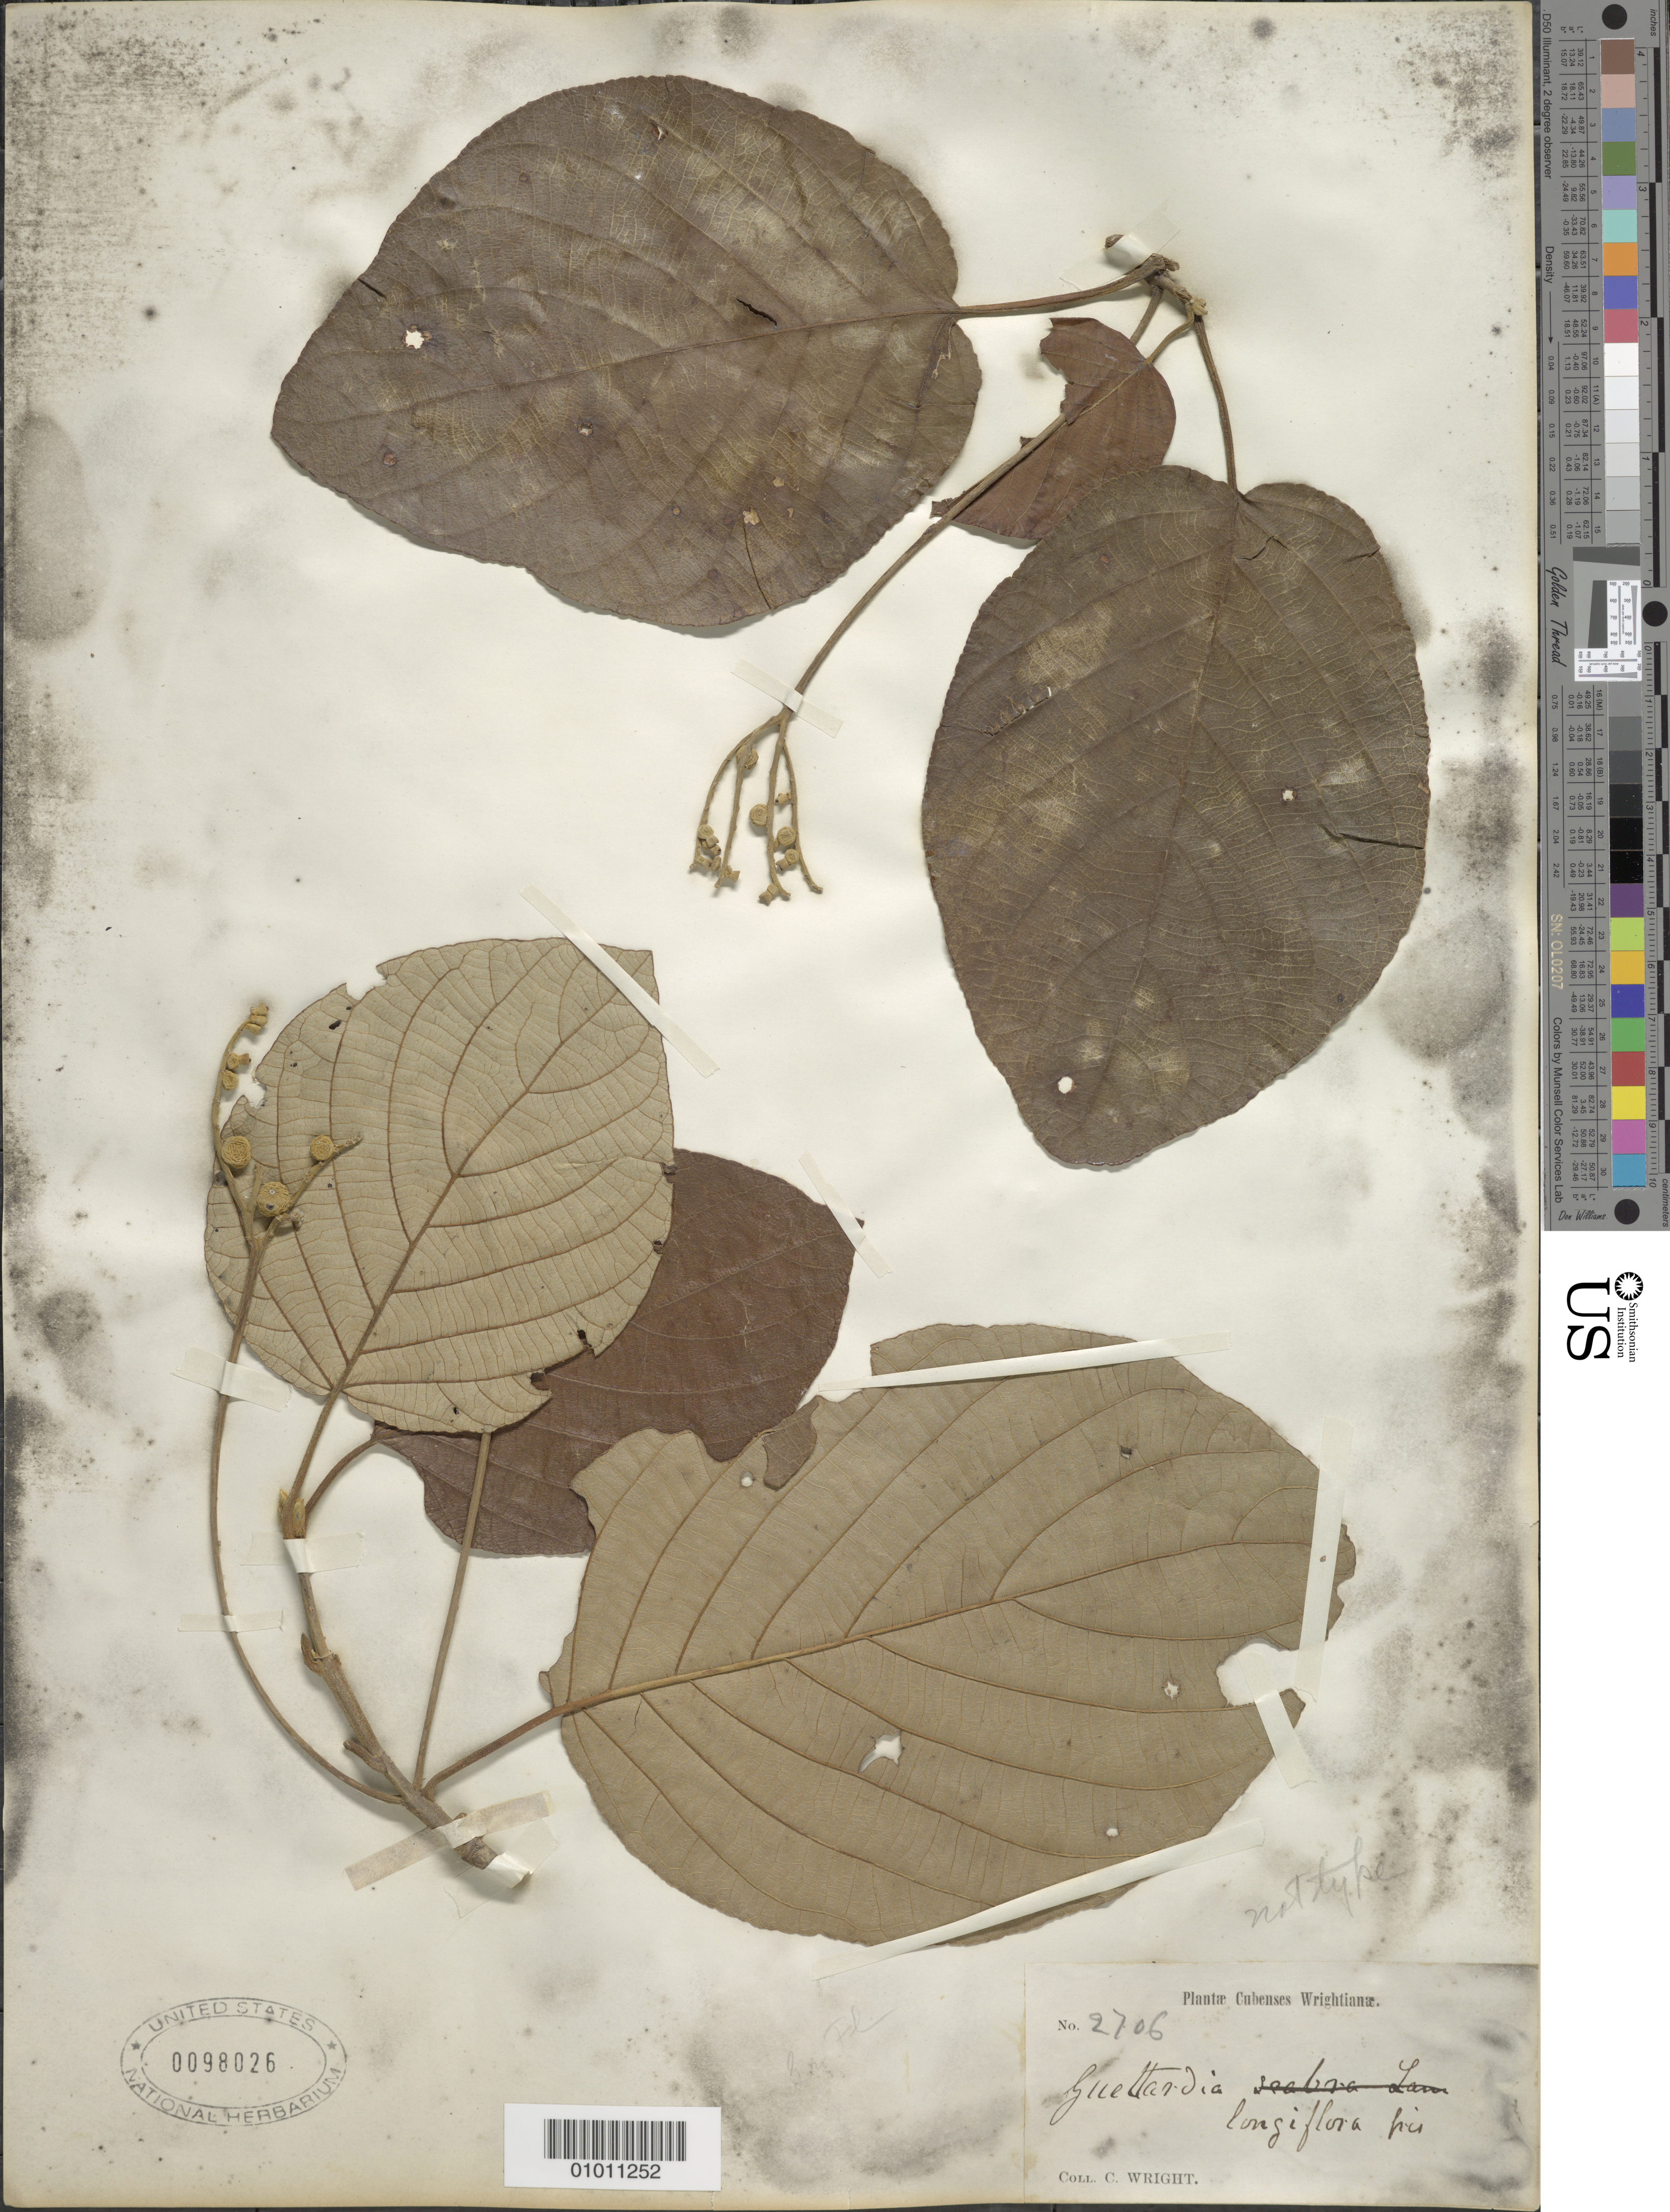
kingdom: Plantae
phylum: Tracheophyta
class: Magnoliopsida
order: Gentianales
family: Rubiaceae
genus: Guettarda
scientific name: Guettarda combsii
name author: Urb.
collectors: C. Wright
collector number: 2706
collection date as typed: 1865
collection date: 1865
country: Cuba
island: Cuba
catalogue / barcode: US 98026